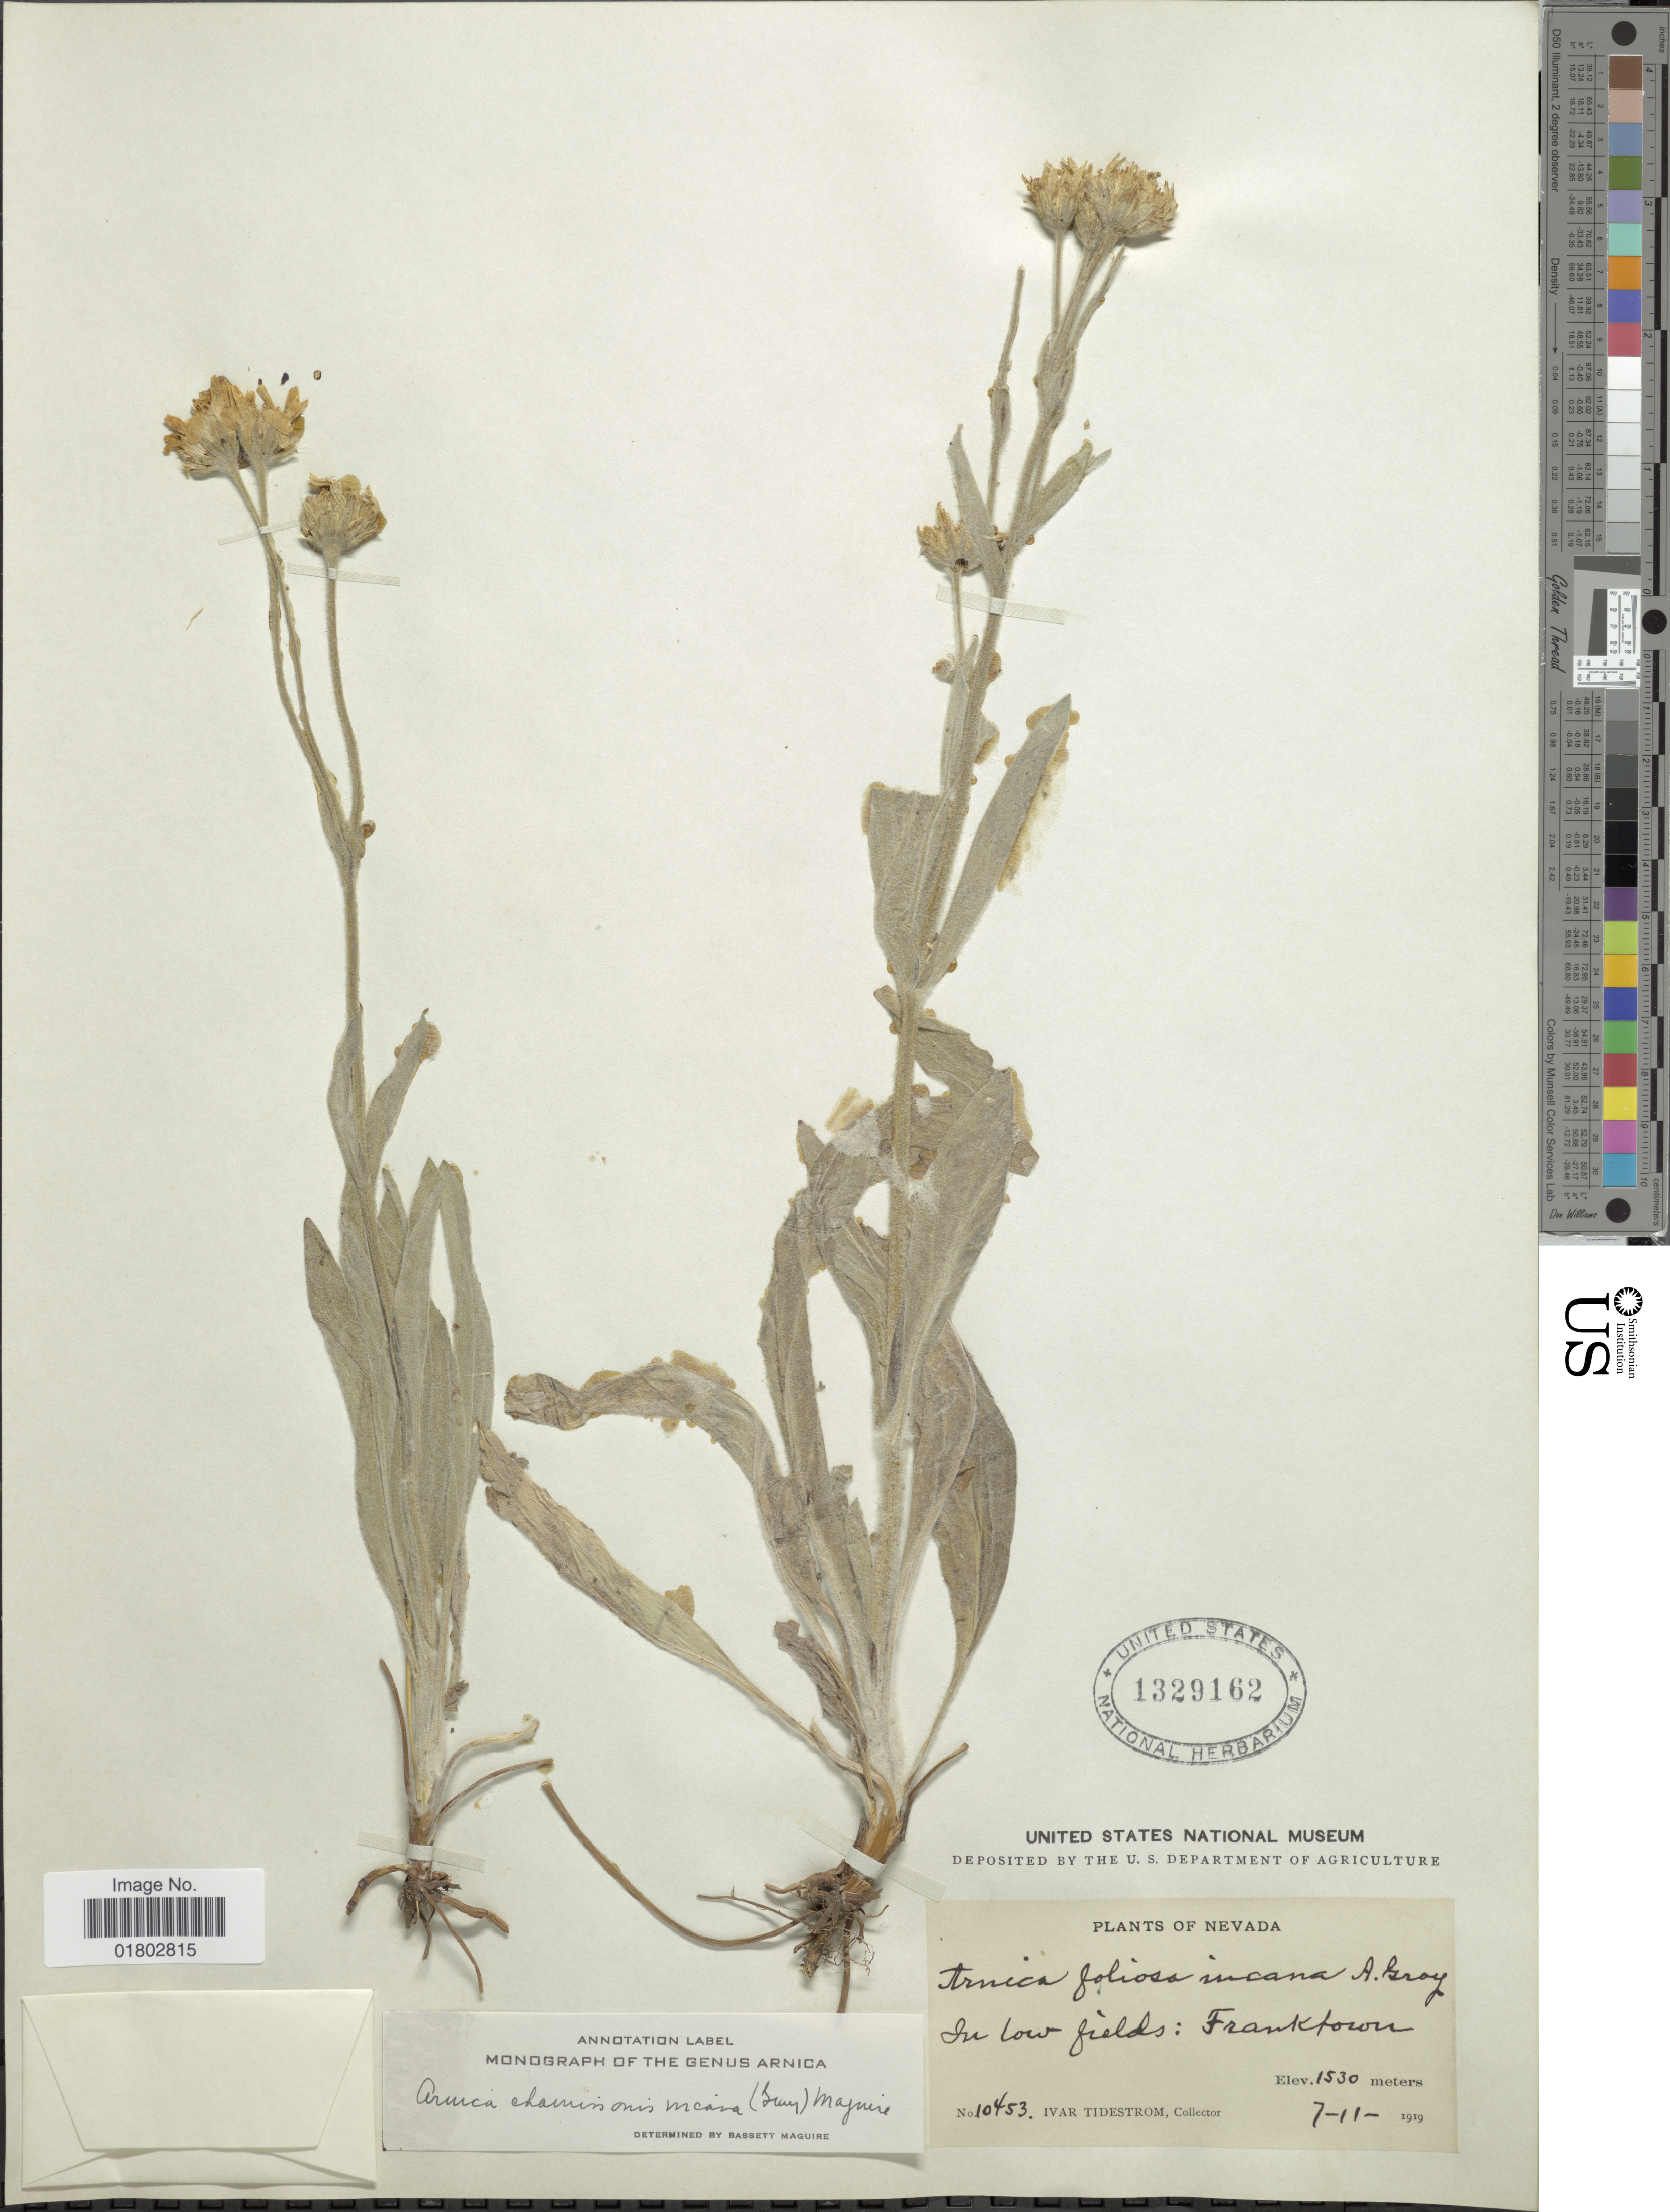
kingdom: Plantae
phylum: Tracheophyta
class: Magnoliopsida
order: Asterales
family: Asteraceae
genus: Arnica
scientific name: Arnica chamissonis subsp. incana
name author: (A. Gray) Maguire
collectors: I. F. Tidestrom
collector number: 10453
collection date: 1919-11-07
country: United States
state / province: Nevada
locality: In low fields: Franktown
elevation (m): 1530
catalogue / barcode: US 1329162